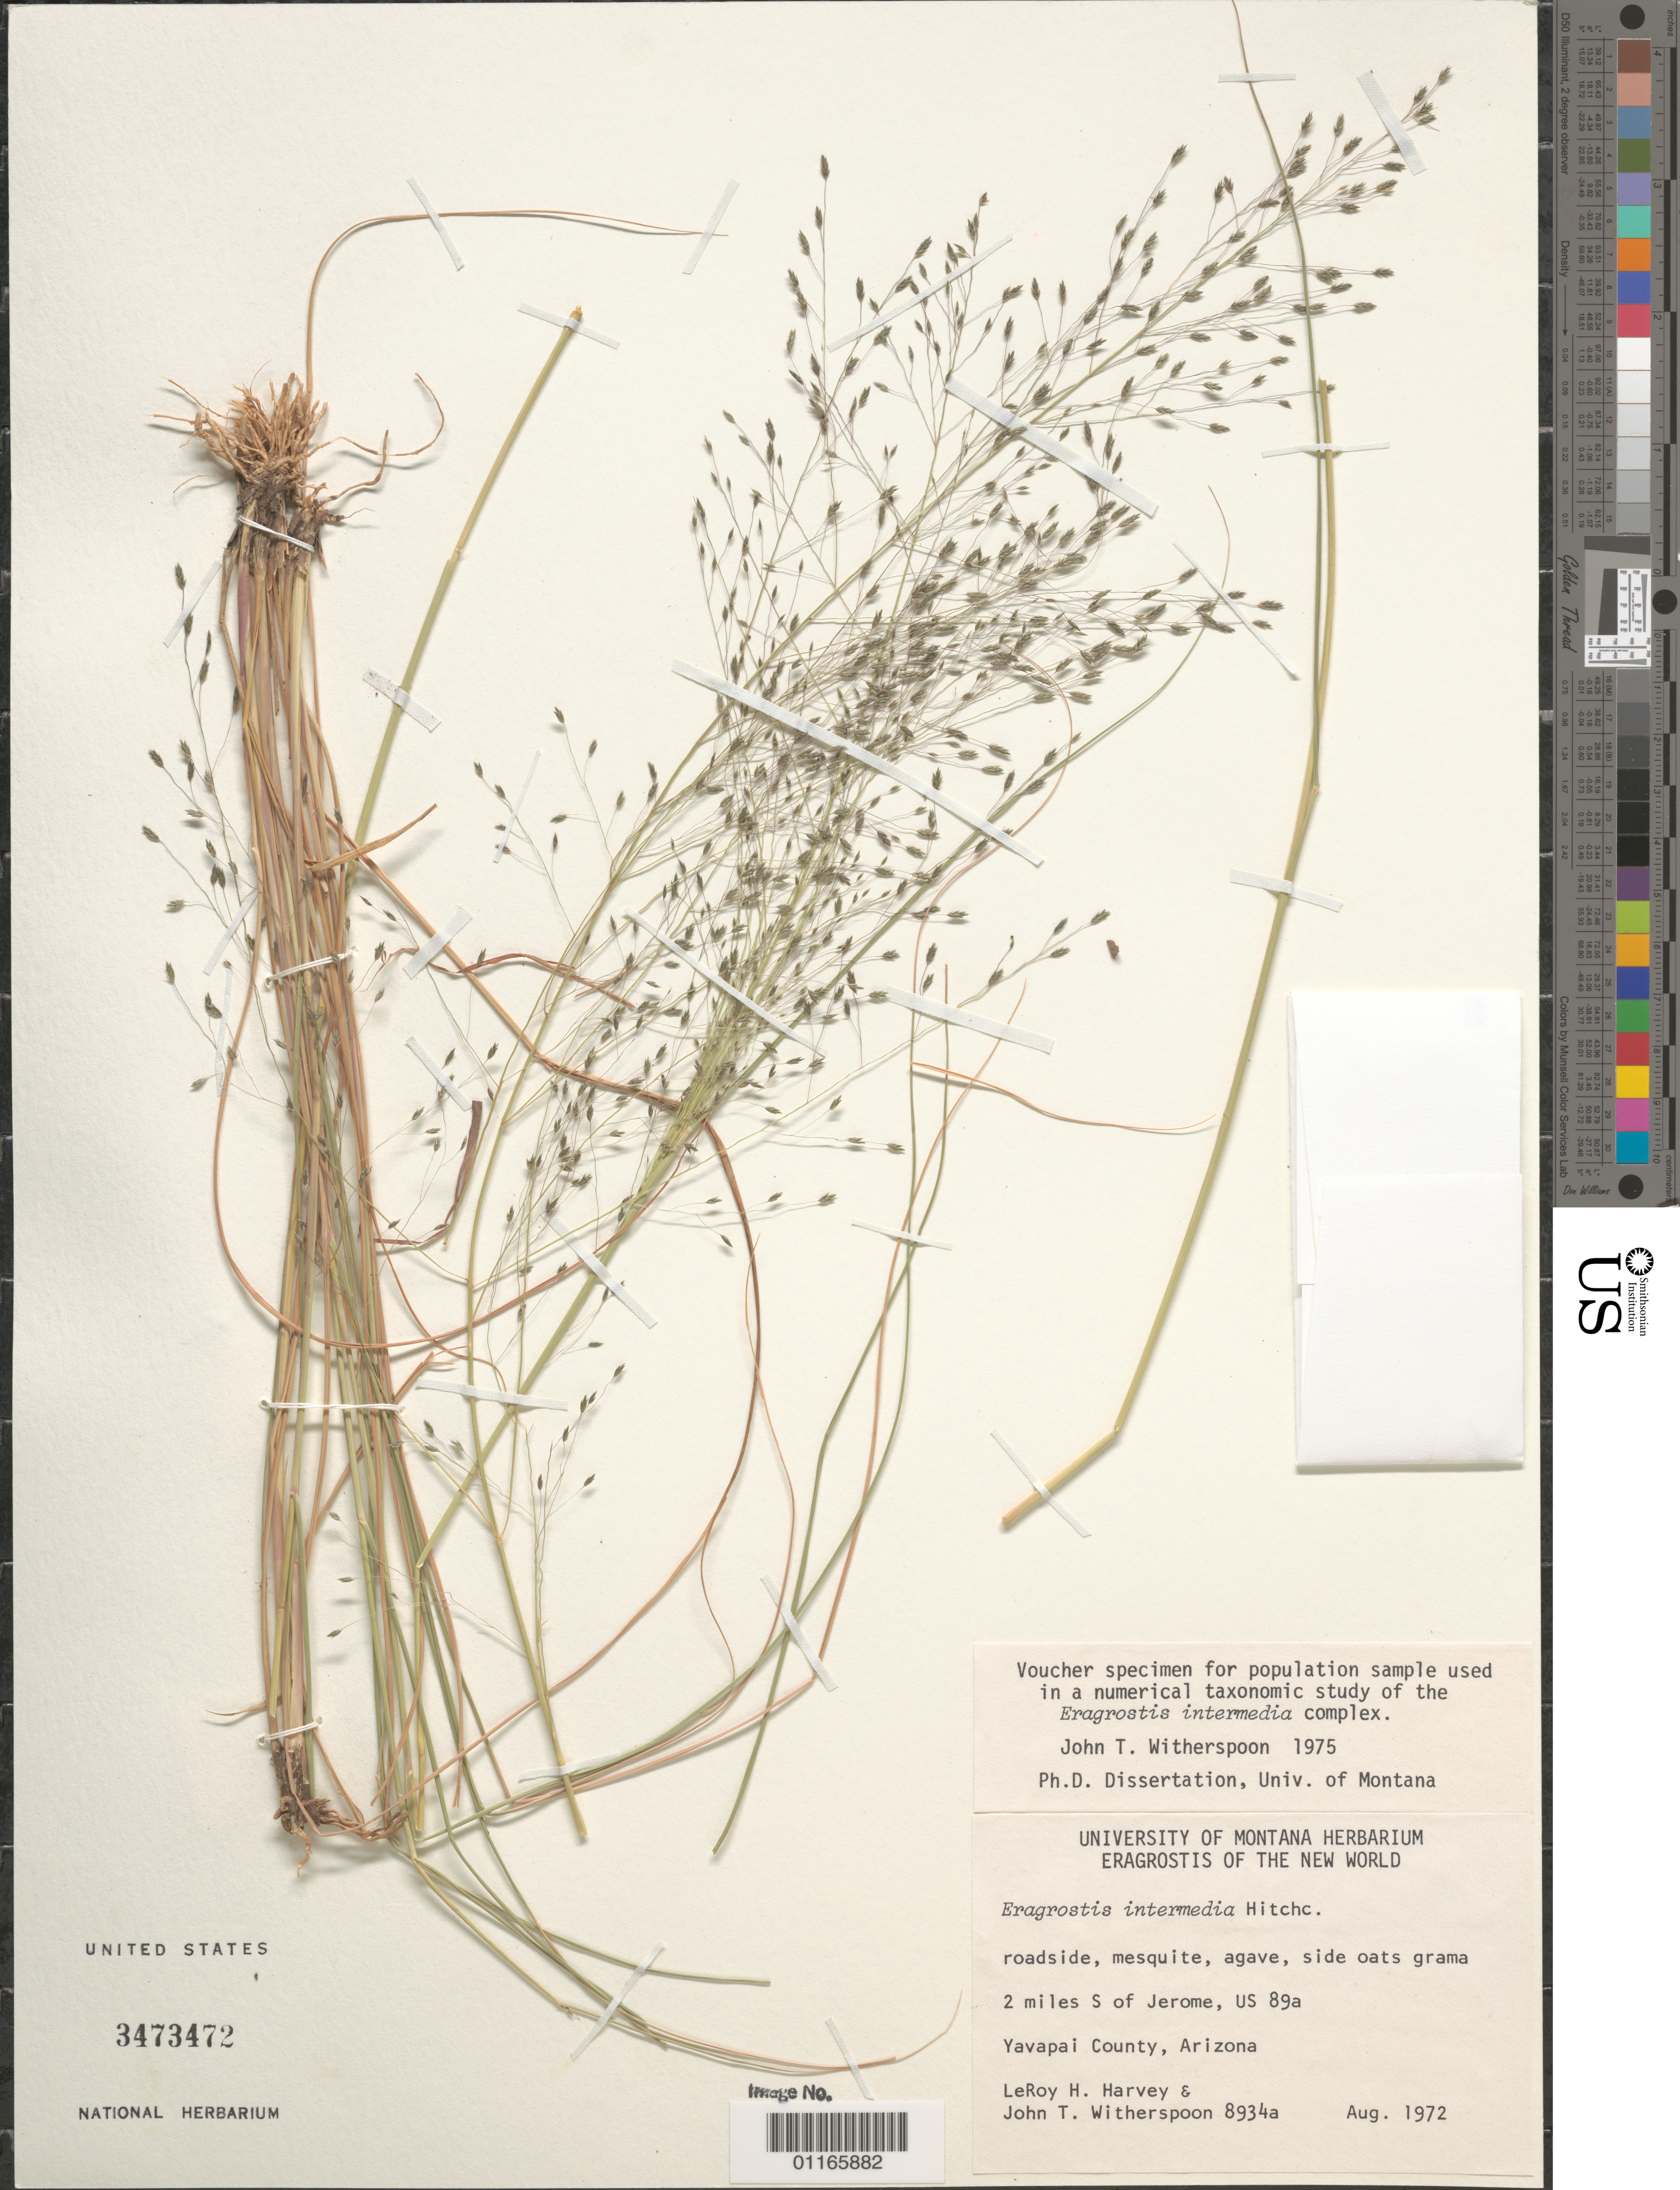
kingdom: Plantae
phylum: Tracheophyta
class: Liliopsida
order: Poales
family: Poaceae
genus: Eragrostis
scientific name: Eragrostis intermedia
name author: Hitchc.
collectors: L. H. Harvey & J. Witherspoon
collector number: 8934a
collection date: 1972-08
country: United States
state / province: Arizona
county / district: Yavapai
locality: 2 miles S of Jerome, US 89a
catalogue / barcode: US 3473472